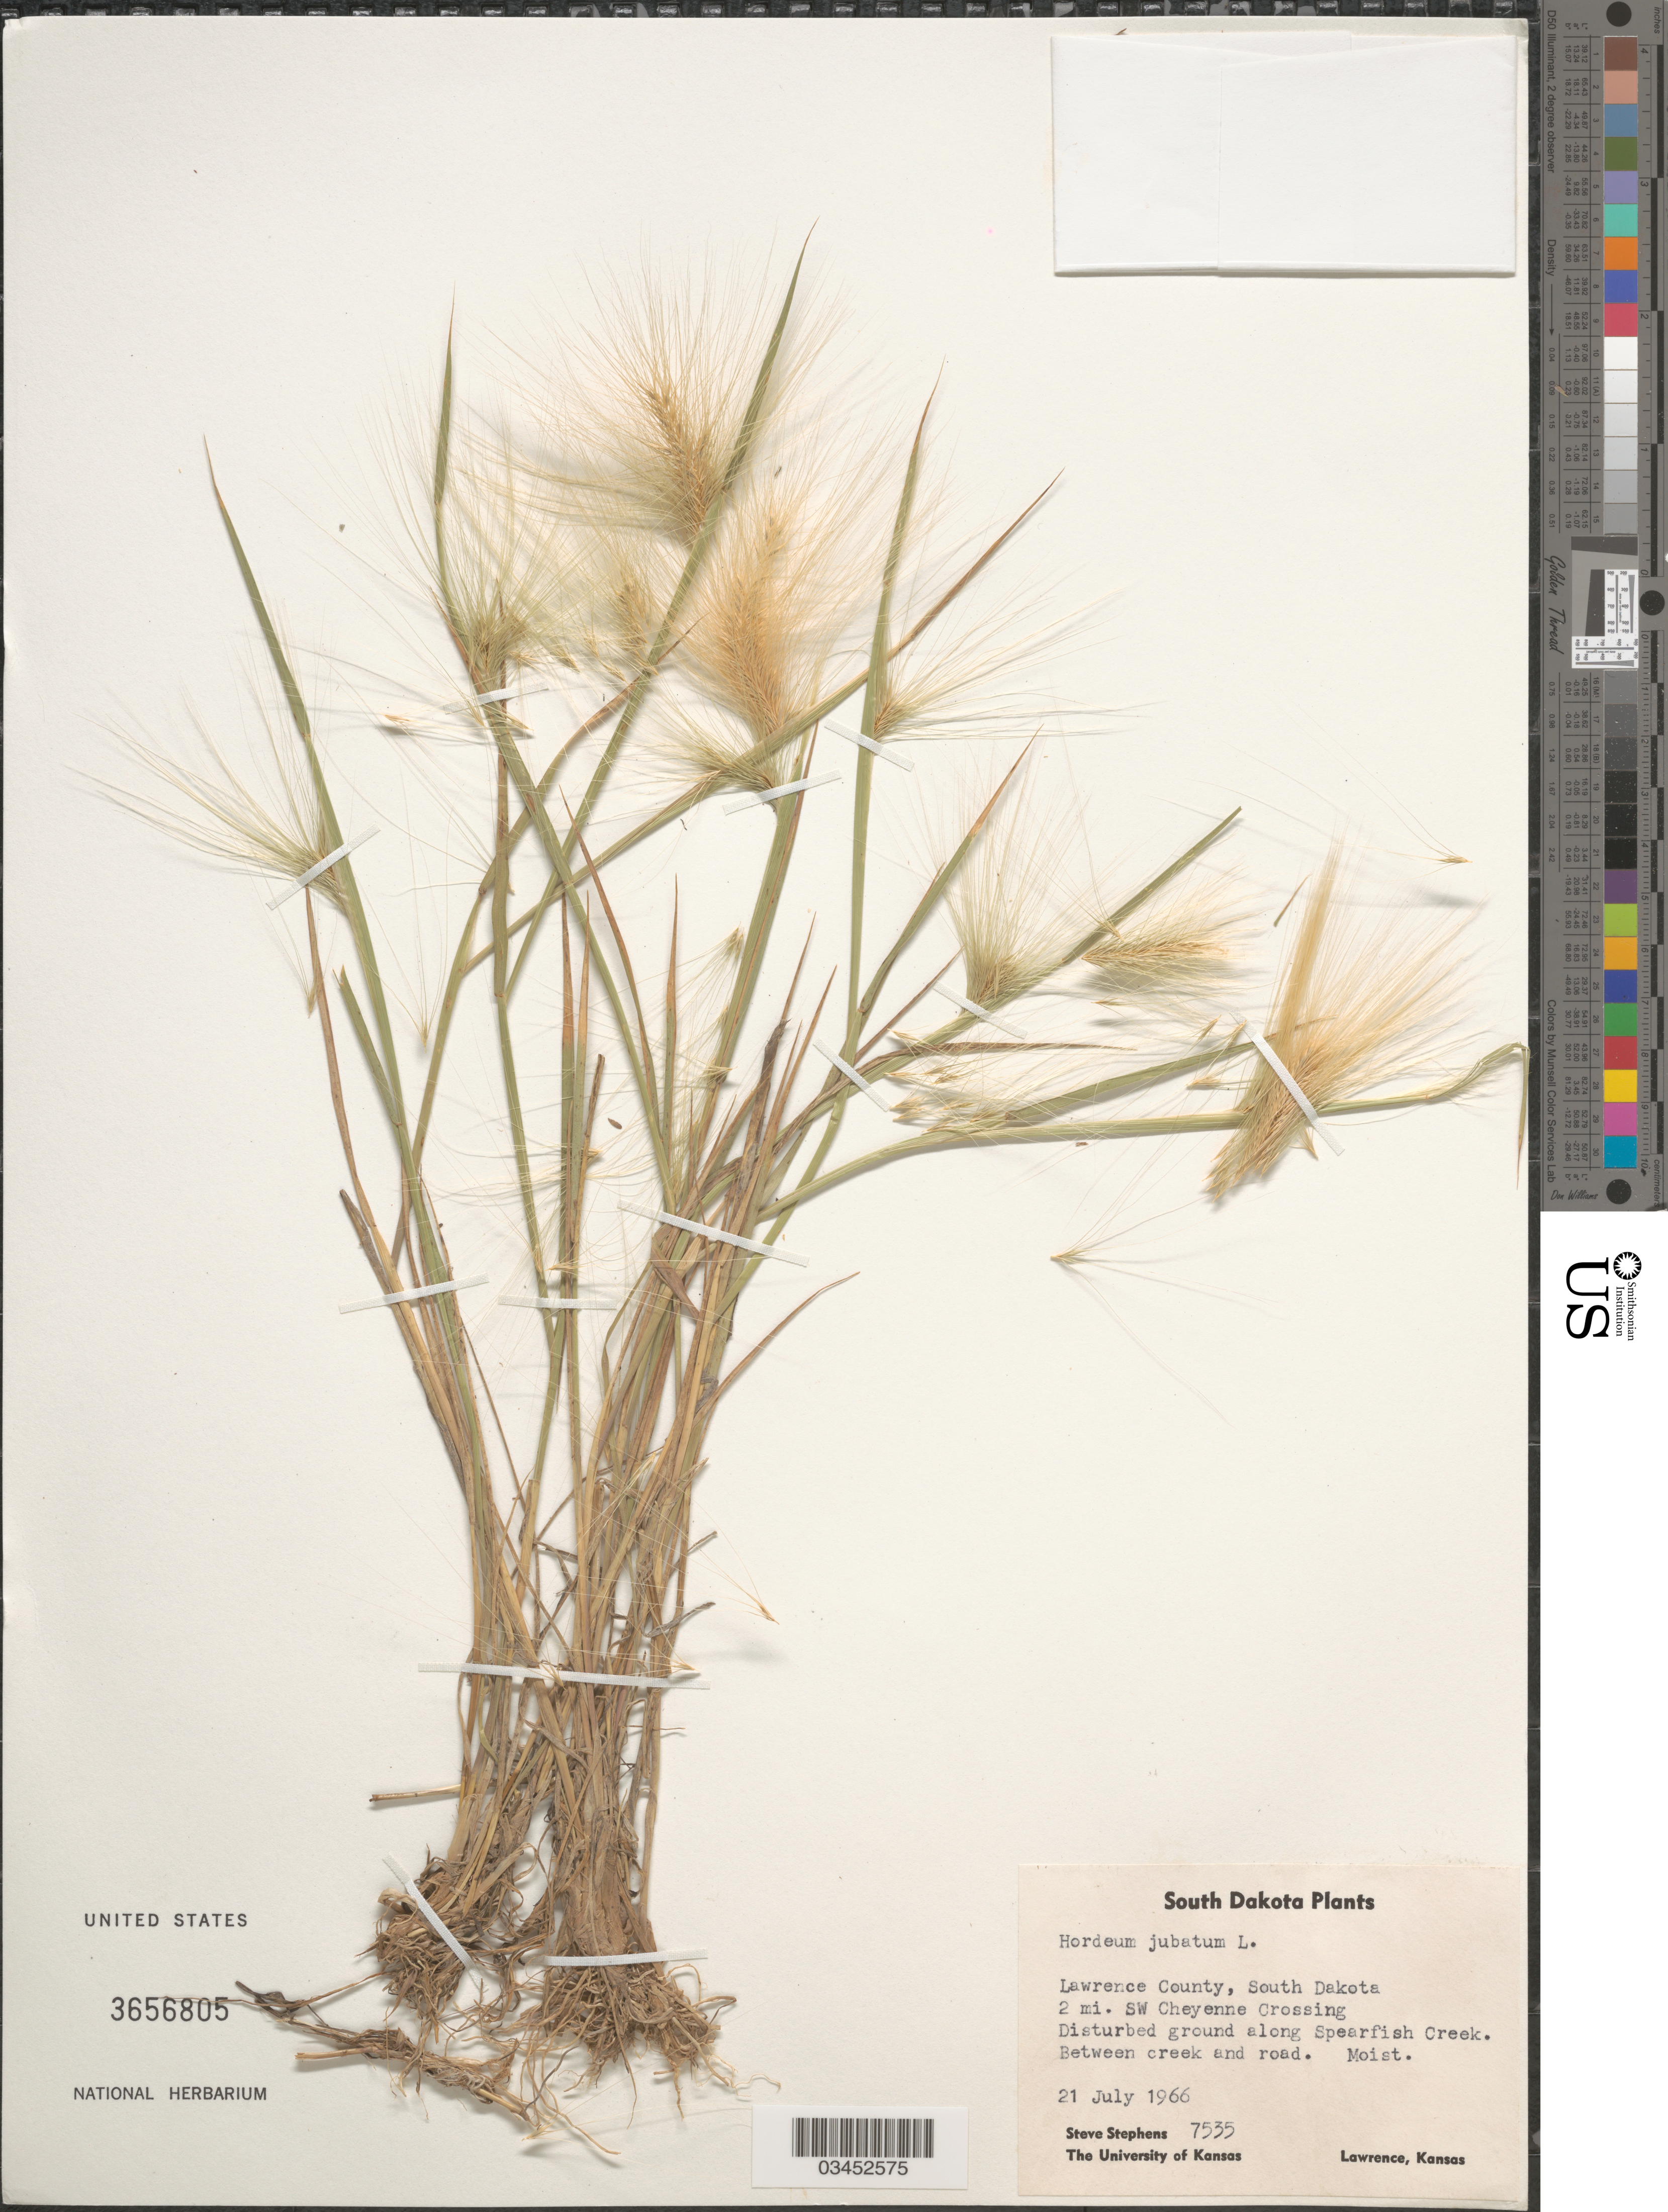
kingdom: Plantae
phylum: Tracheophyta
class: Liliopsida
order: Poales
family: Poaceae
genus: Hordeum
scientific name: Hordeum jubatum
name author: L.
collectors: S. Stephens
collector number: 7535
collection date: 1966-07-21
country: United States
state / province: South Dakota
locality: Lawrence County, 2 mi. SW Cheyenne Crossing. Disturbed ground along Spearfish Creek. Between creek and road.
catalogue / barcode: US 3656805